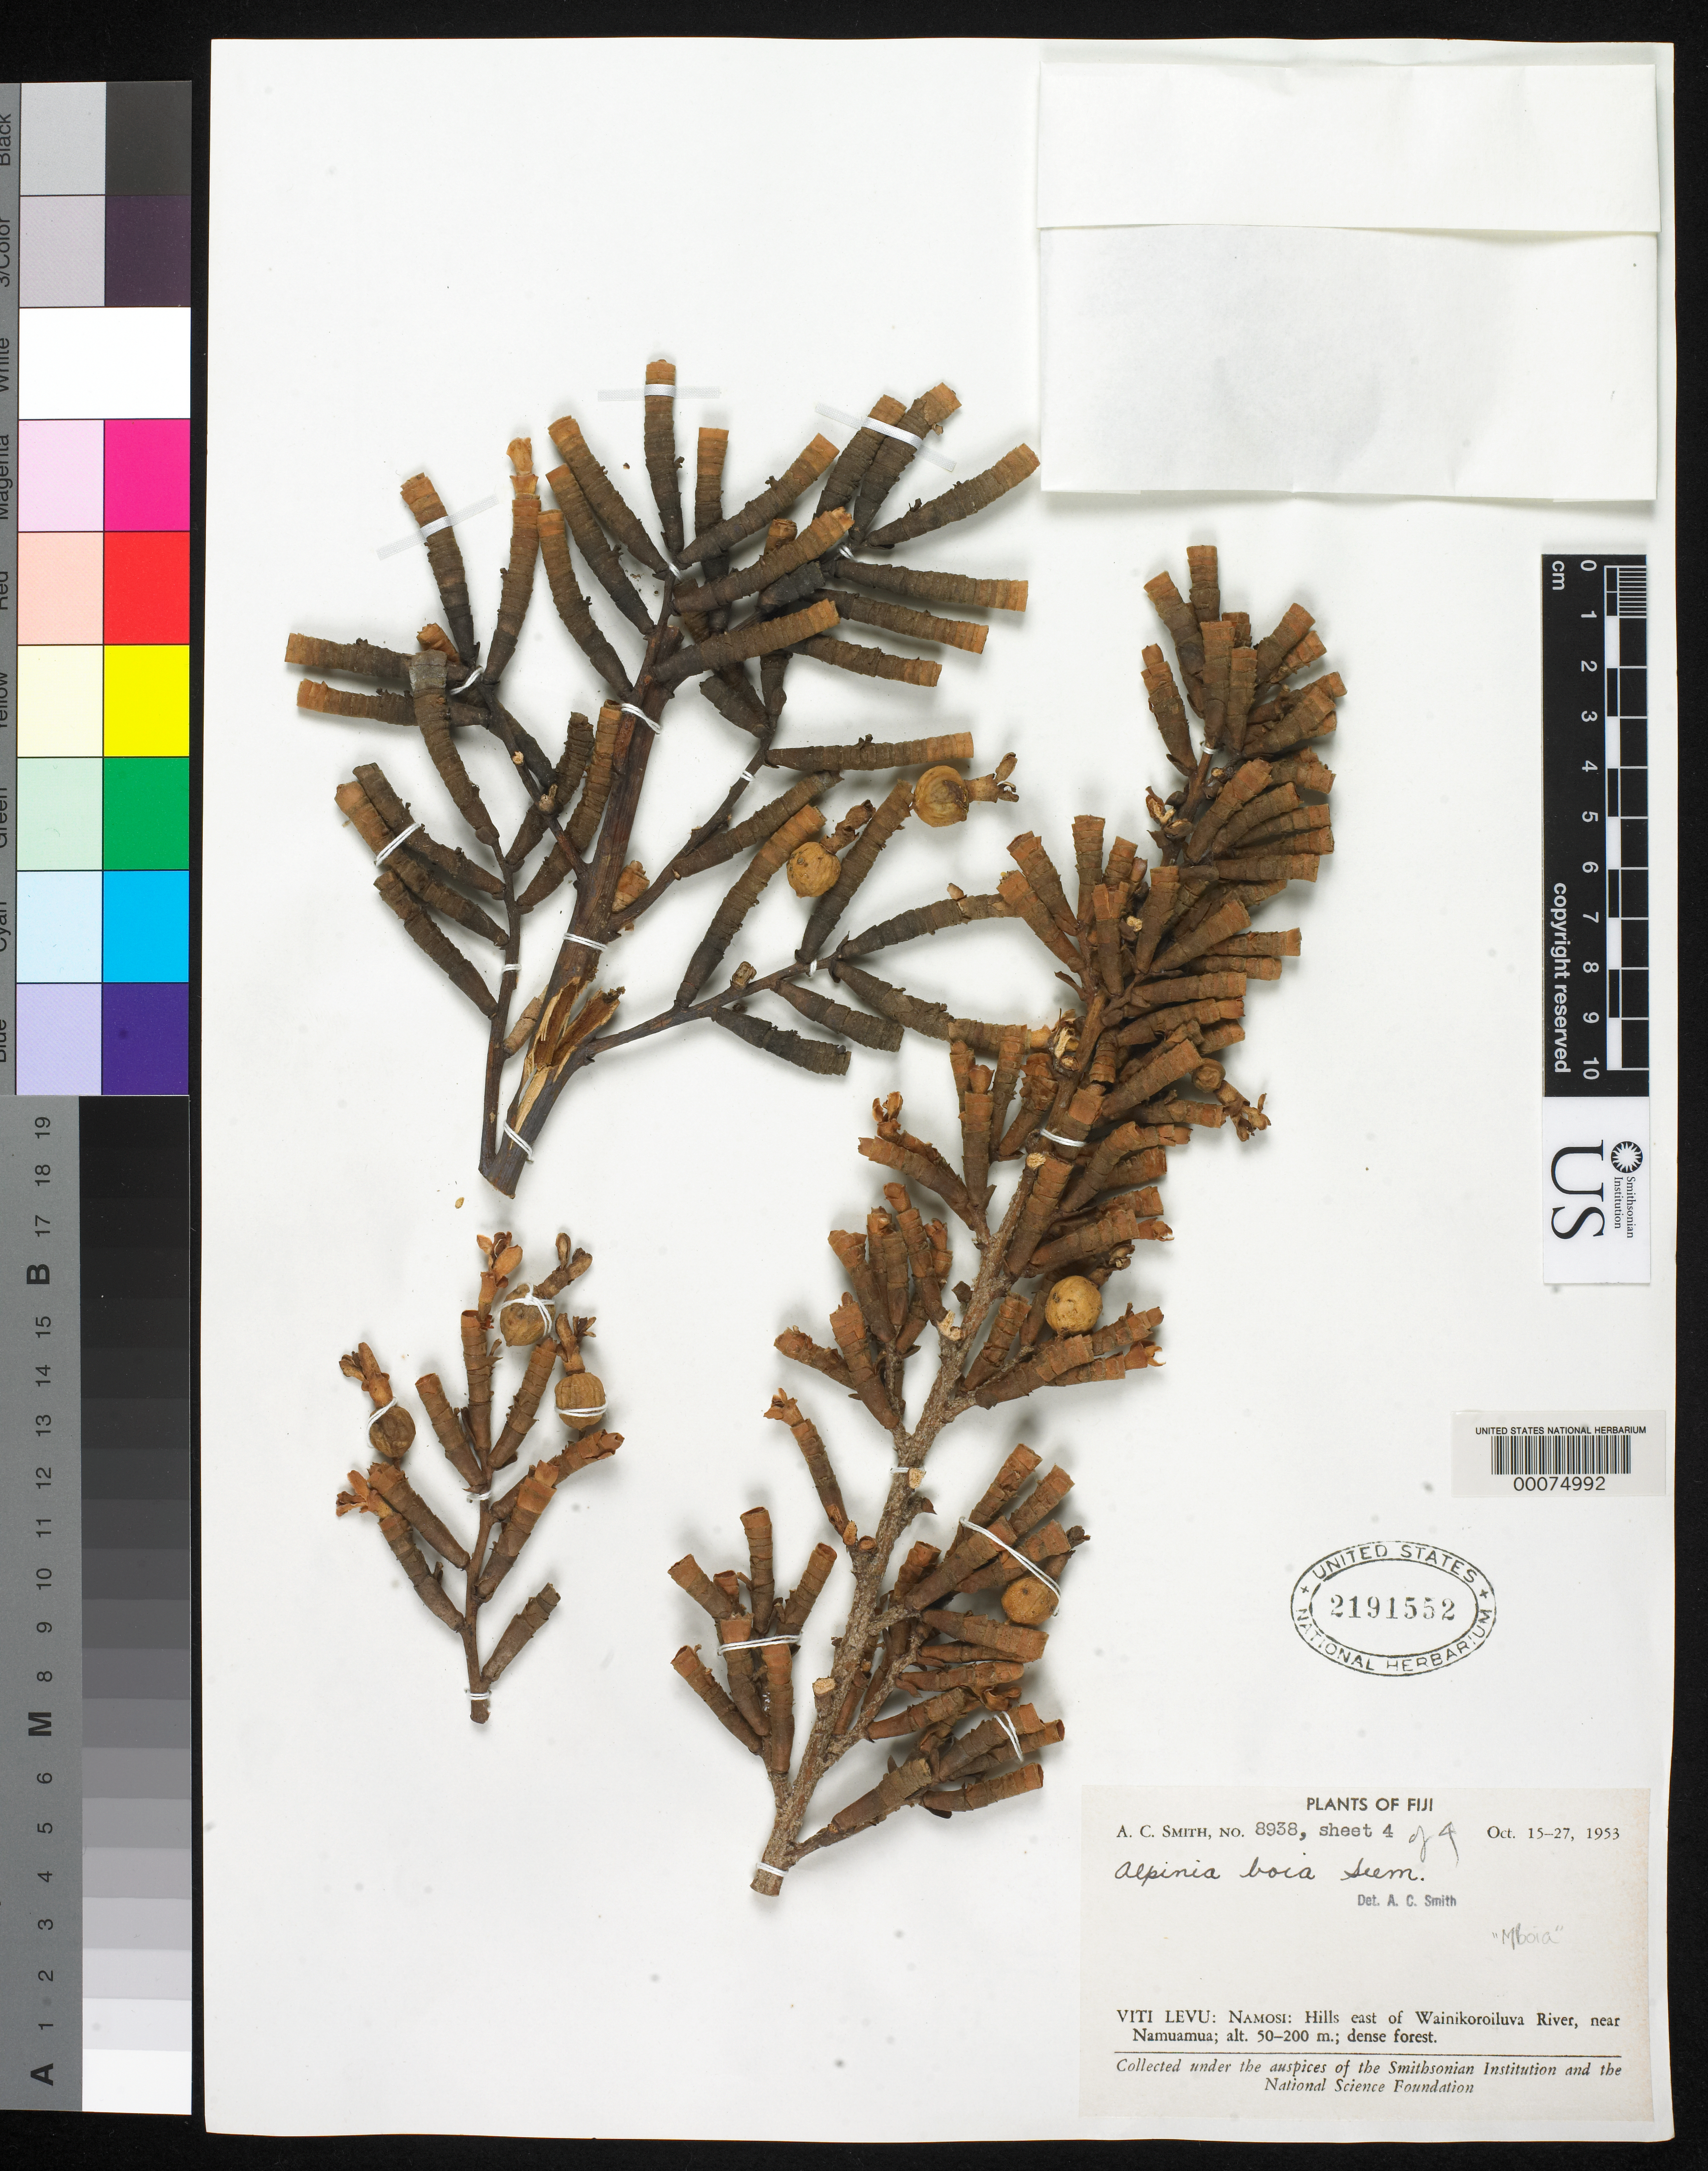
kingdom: Plantae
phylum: Tracheophyta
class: Liliopsida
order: Zingiberales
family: Zingiberaceae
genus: Alpinia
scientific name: Alpinia boia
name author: Seem.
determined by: Smith, A. C.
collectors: A. C. Smith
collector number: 8938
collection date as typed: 15 Oct 1953 to 27 Oct 1953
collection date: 1953-10-15/1953-10-27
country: Fiji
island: Viti Levu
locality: Namosi Prov., hills east of Wainikoroiluva River, near Namuamua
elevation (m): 50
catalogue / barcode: US 2191552